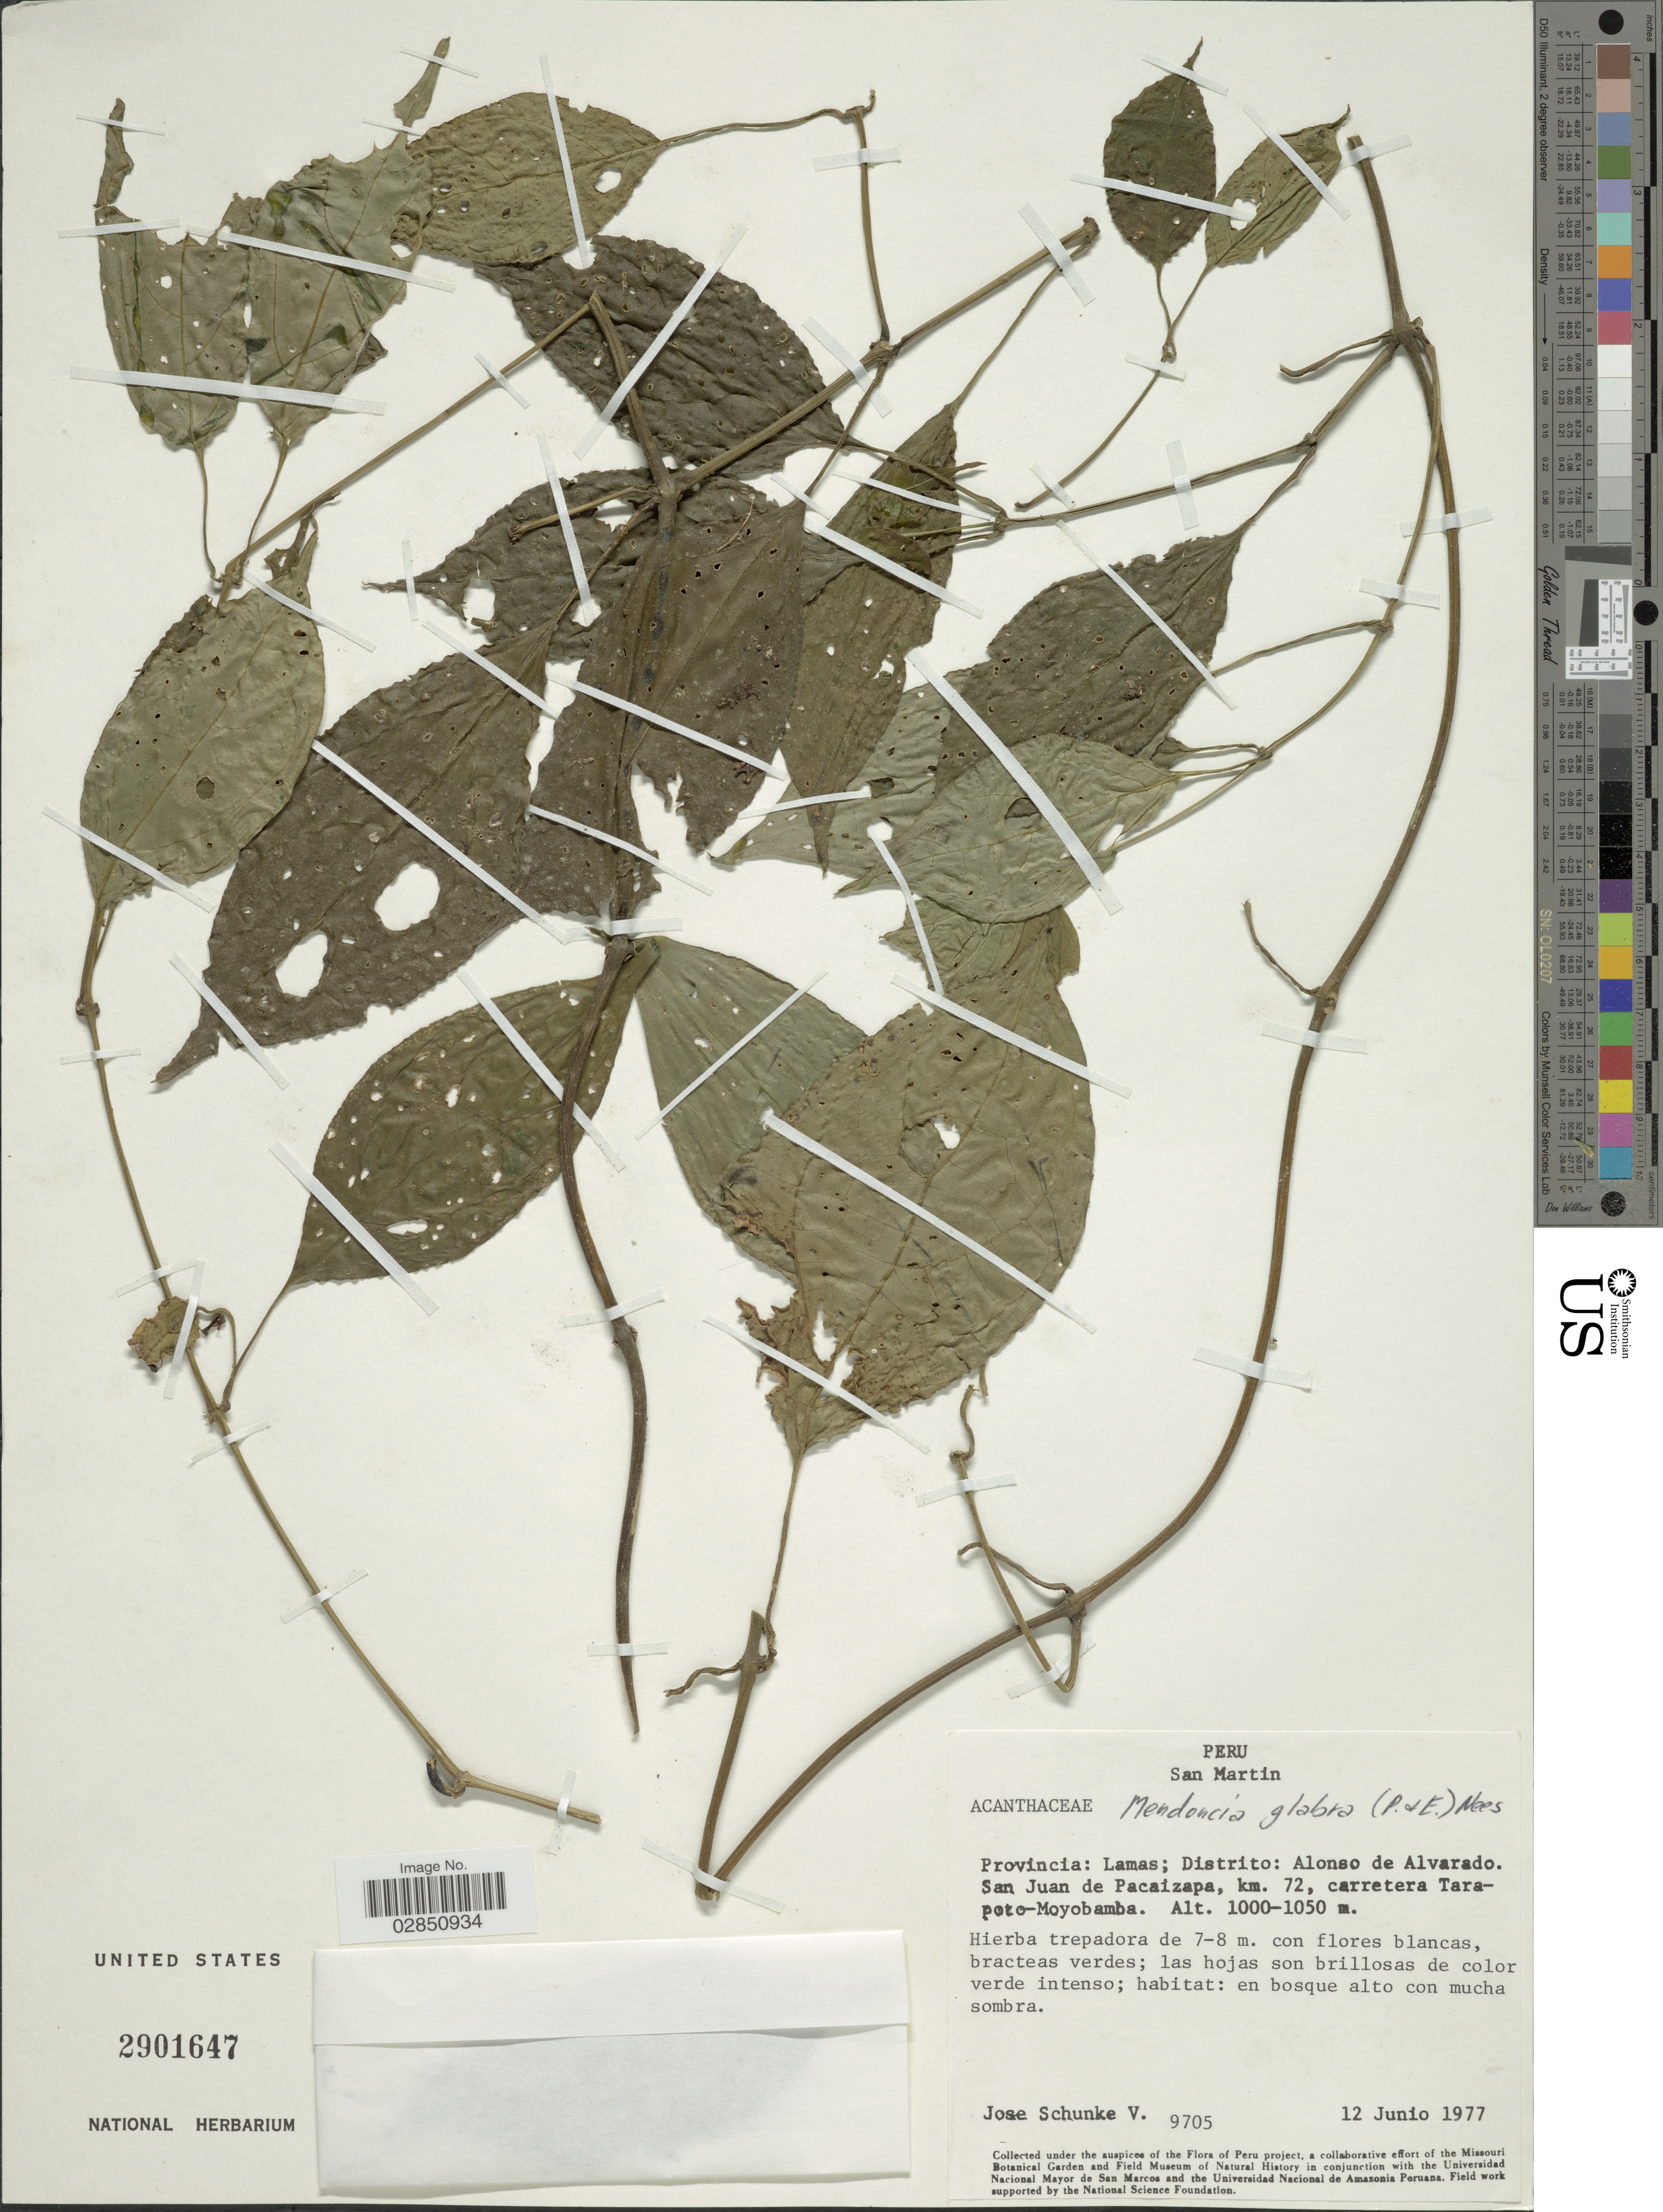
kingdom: Plantae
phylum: Tracheophyta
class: Magnoliopsida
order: Lamiales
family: Acanthaceae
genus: Mendoncia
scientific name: Mendoncia glabra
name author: (Poepp. & Endl.) Nees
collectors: J. Schunke Vigo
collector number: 9705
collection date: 1977-06-12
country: Peru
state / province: San Martín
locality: Provincia Lamas, Distrito Alonso de Alvarado, San Juan de Pacaizapa, km.72, carretera Tarapoto-Moyobamba.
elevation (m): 1000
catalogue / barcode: US 2901647